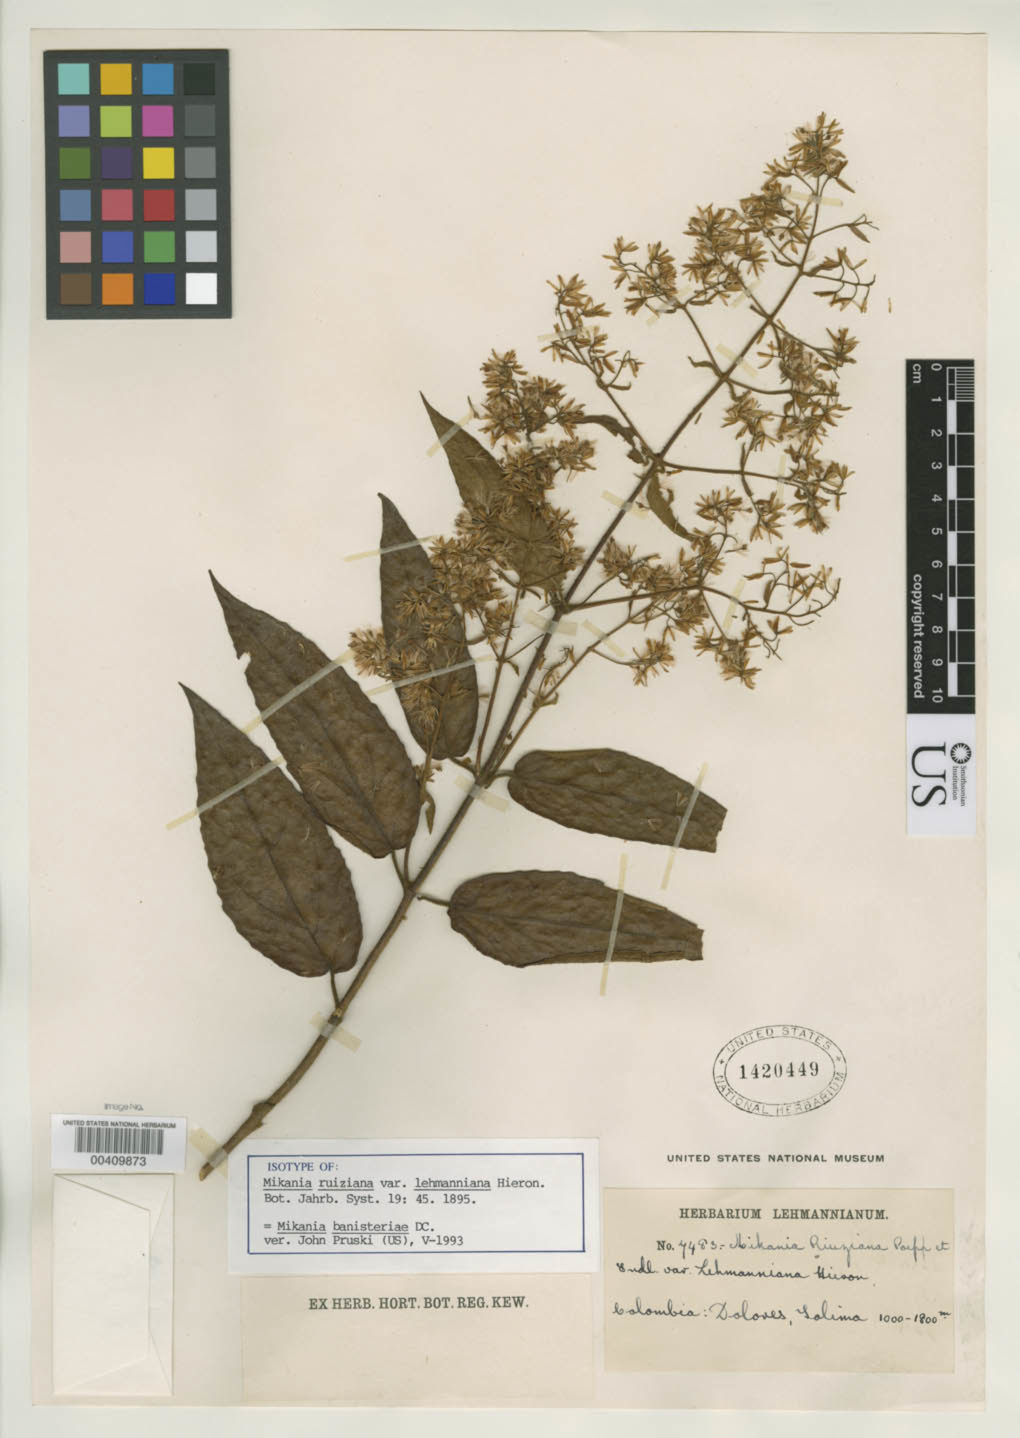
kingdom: Plantae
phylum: Tracheophyta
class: Magnoliopsida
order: Asterales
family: Asteraceae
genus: Mikania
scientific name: Mikania ruiziana var. lehmanniana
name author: Hieron.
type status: Isotype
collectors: F. C. Lehmann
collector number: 7483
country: Colombia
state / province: Tolima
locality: Dolores.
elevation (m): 1000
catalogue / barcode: US 1420449